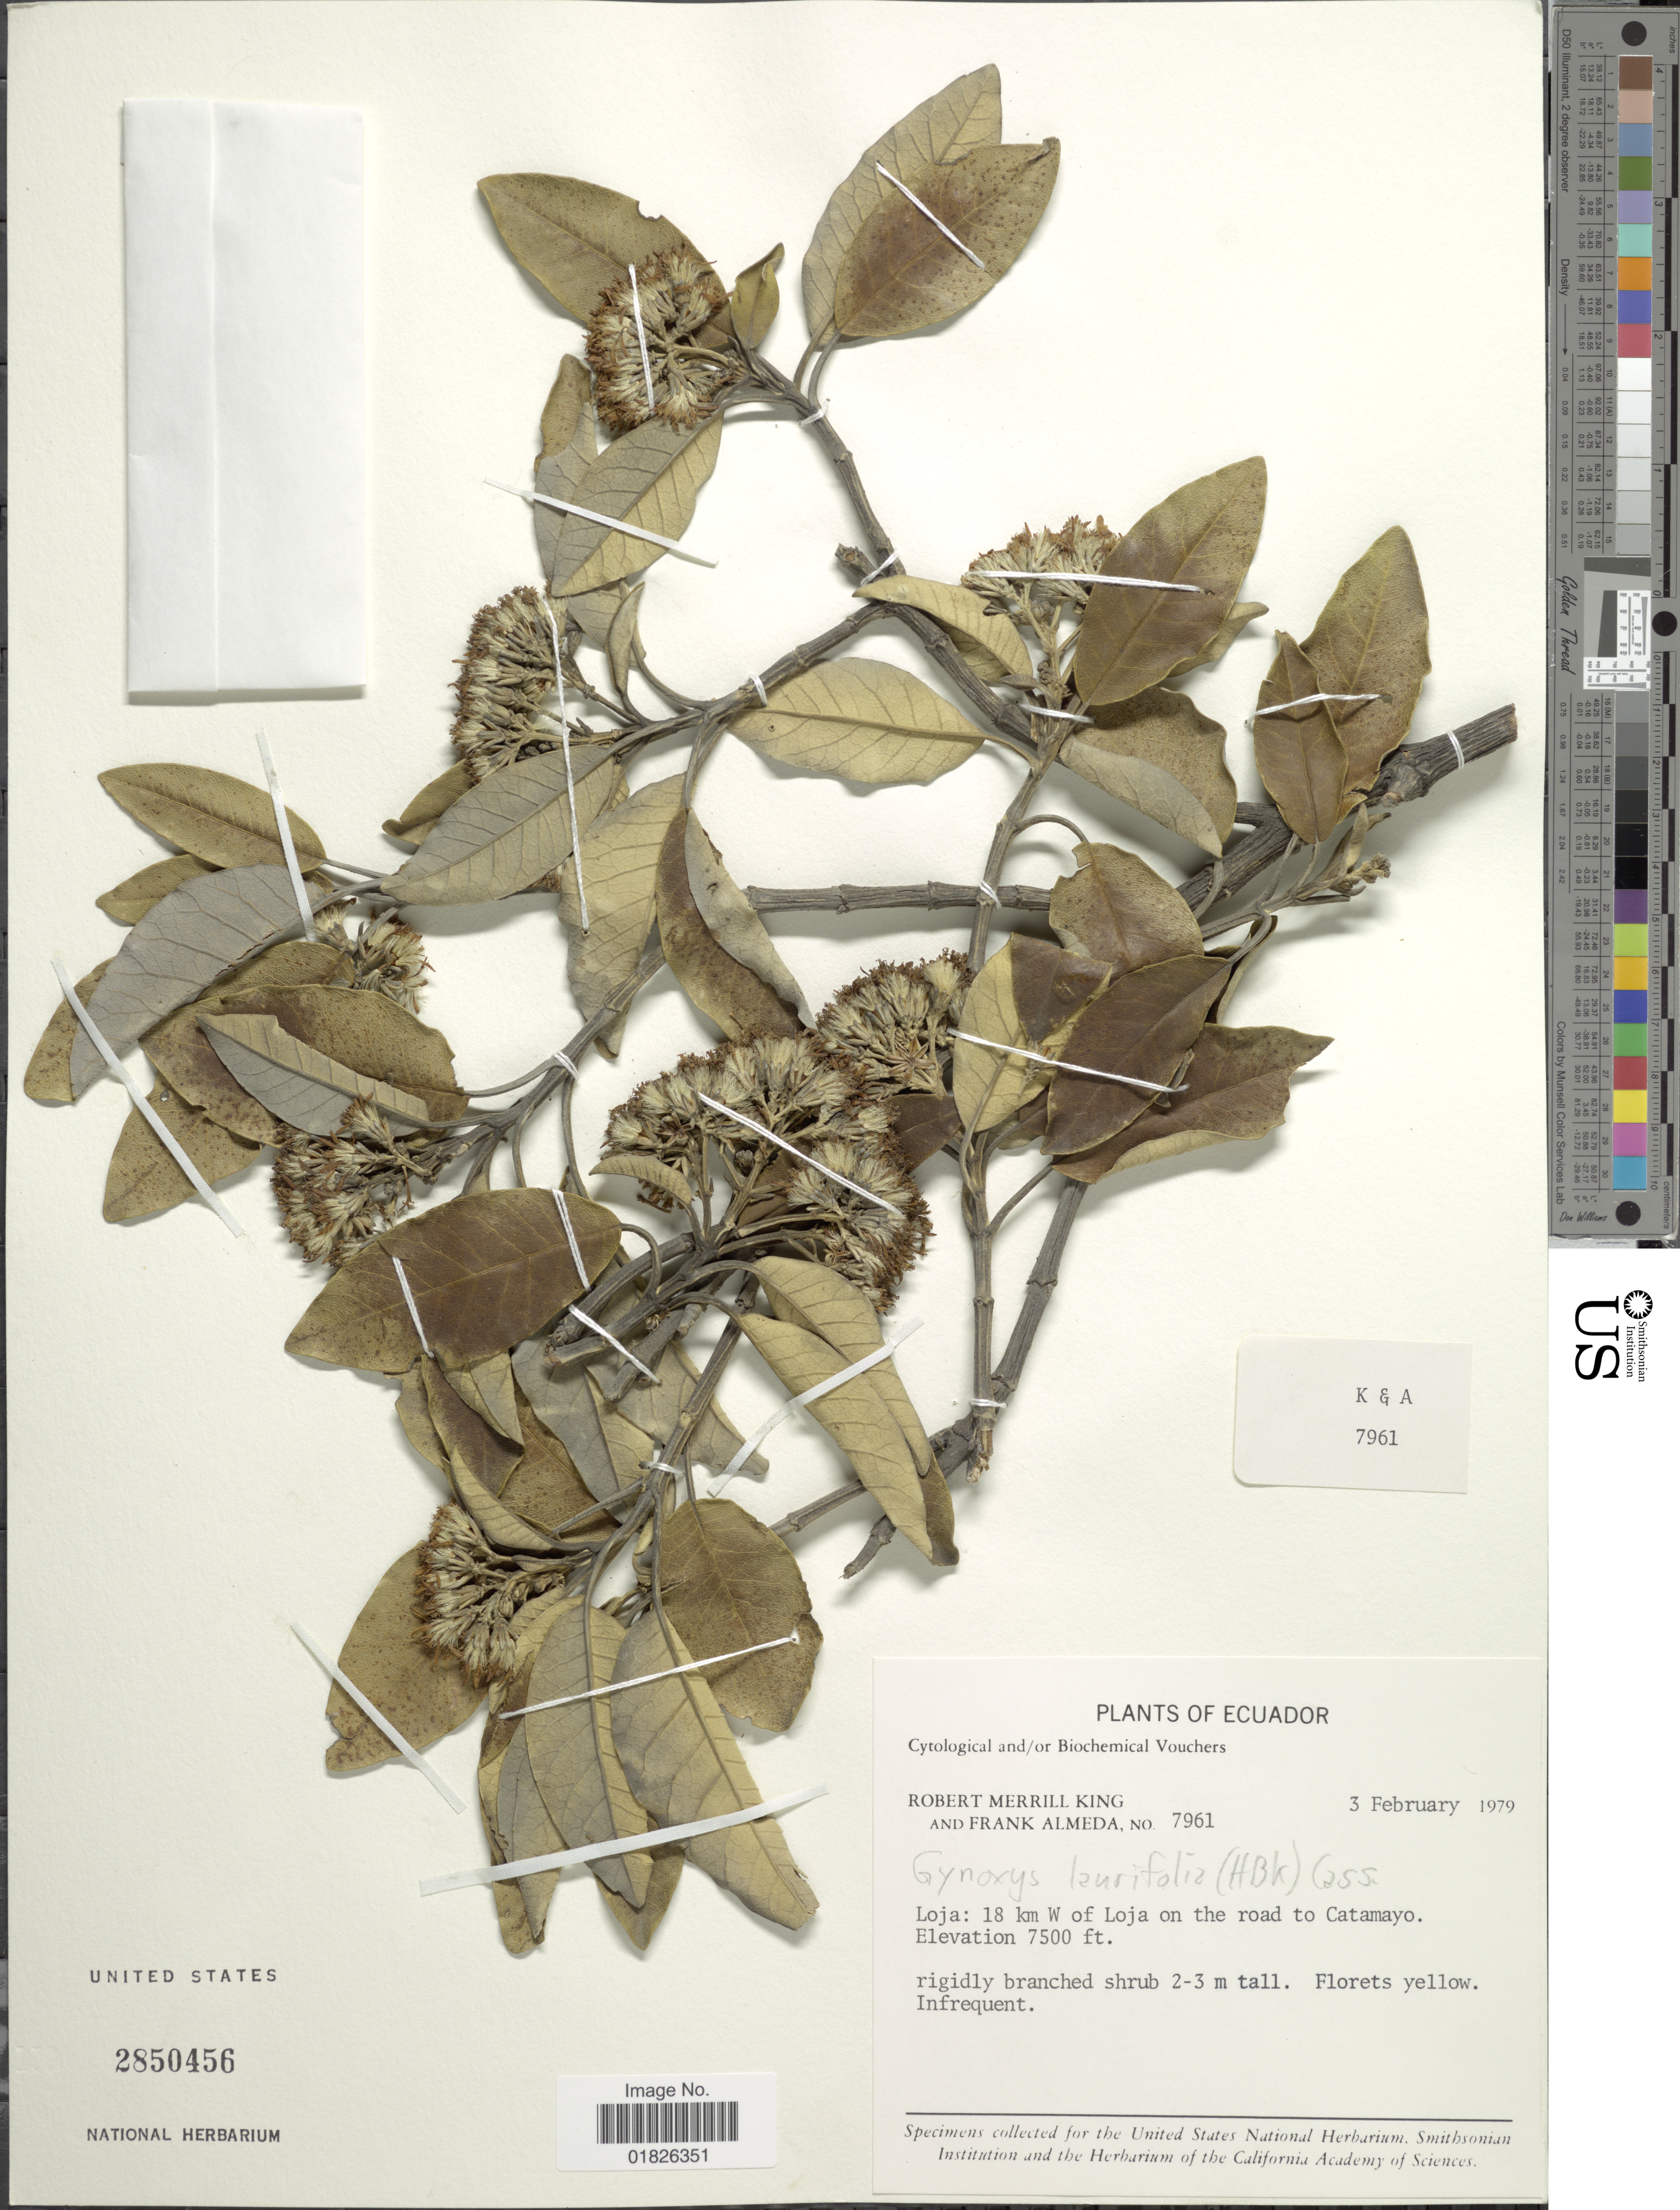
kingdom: Plantae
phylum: Tracheophyta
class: Magnoliopsida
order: Asterales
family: Asteraceae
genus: Gynoxys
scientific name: Gynoxys laurifolia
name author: (Kunth) Cass.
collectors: R. M. King & F. Almeda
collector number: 7961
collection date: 1979-02-03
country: Ecuador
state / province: Loja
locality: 18 km W of Loja on the road to Catamayo.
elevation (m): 2286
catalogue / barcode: US 2850456